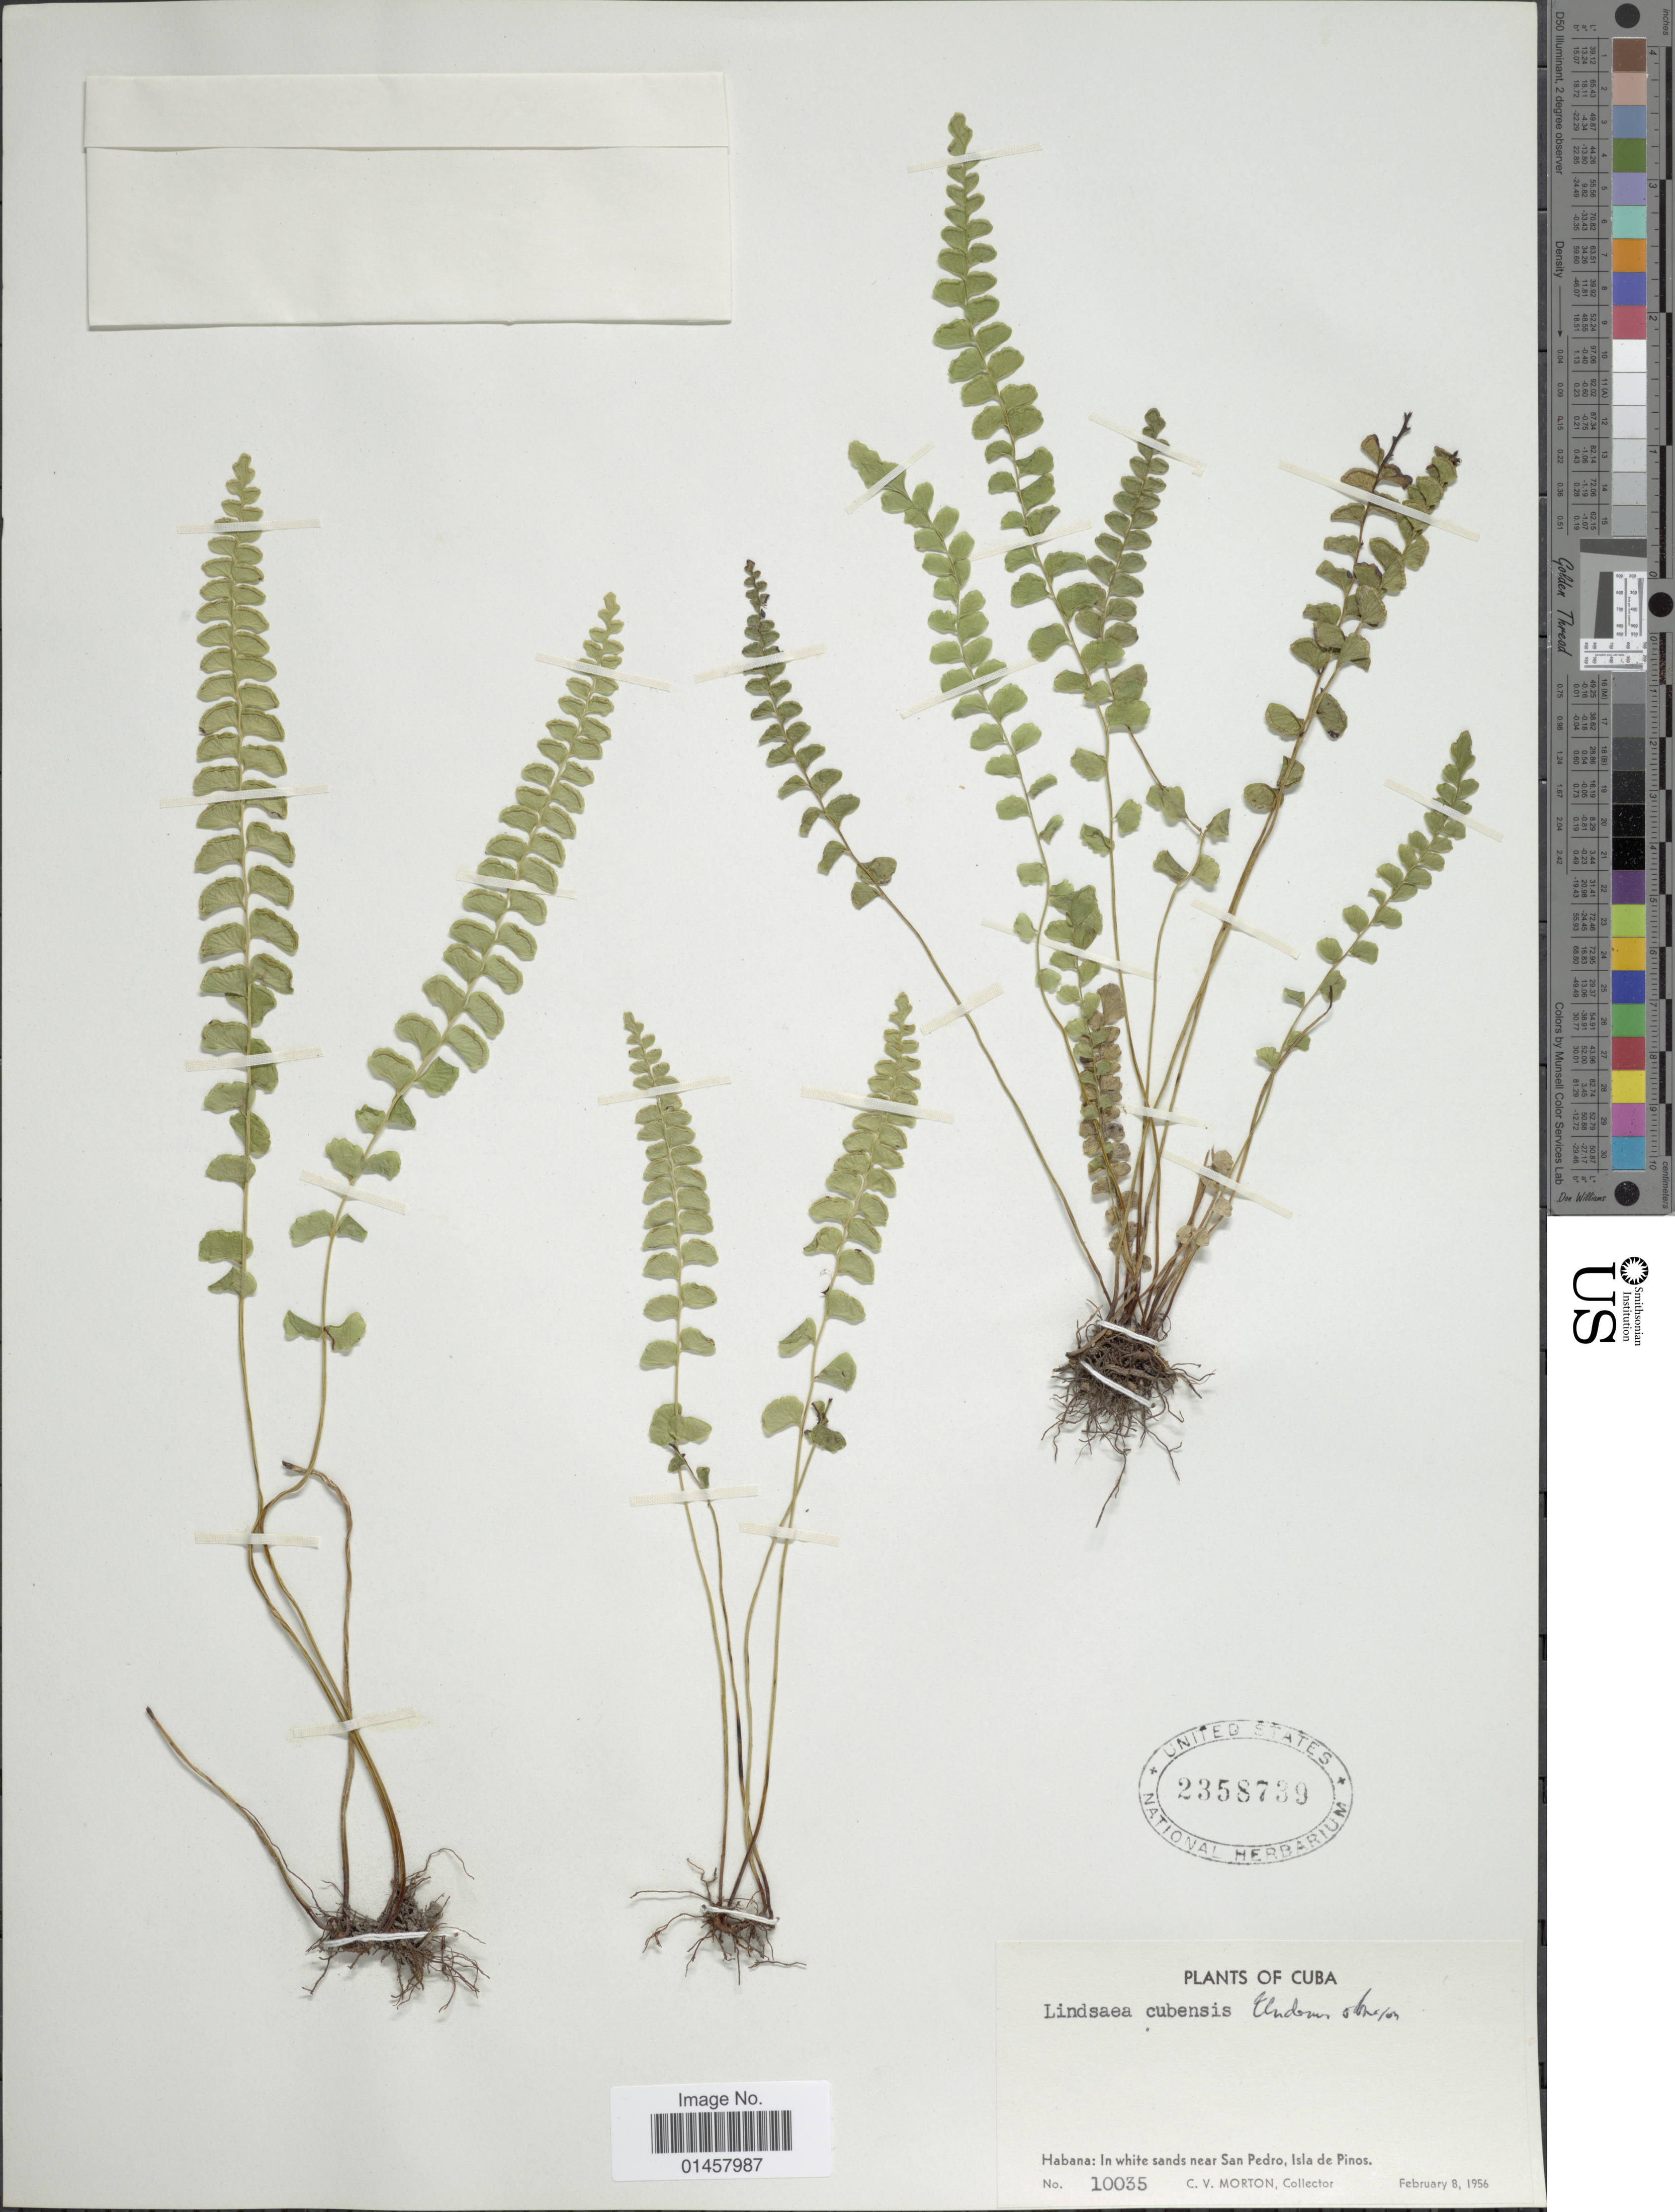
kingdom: Plantae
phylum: Tracheophyta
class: Polypodiopsida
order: Polypodiales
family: Lindsaeaceae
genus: Lindsaea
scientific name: Lindsaea cubensis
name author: Underw. & Maxon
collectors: C. V. Morton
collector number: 10035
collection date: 1956-02-08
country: Cuba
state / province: La Habana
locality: Habana: in white sands nea San Pedro, Isla de Pinos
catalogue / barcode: US 2358739